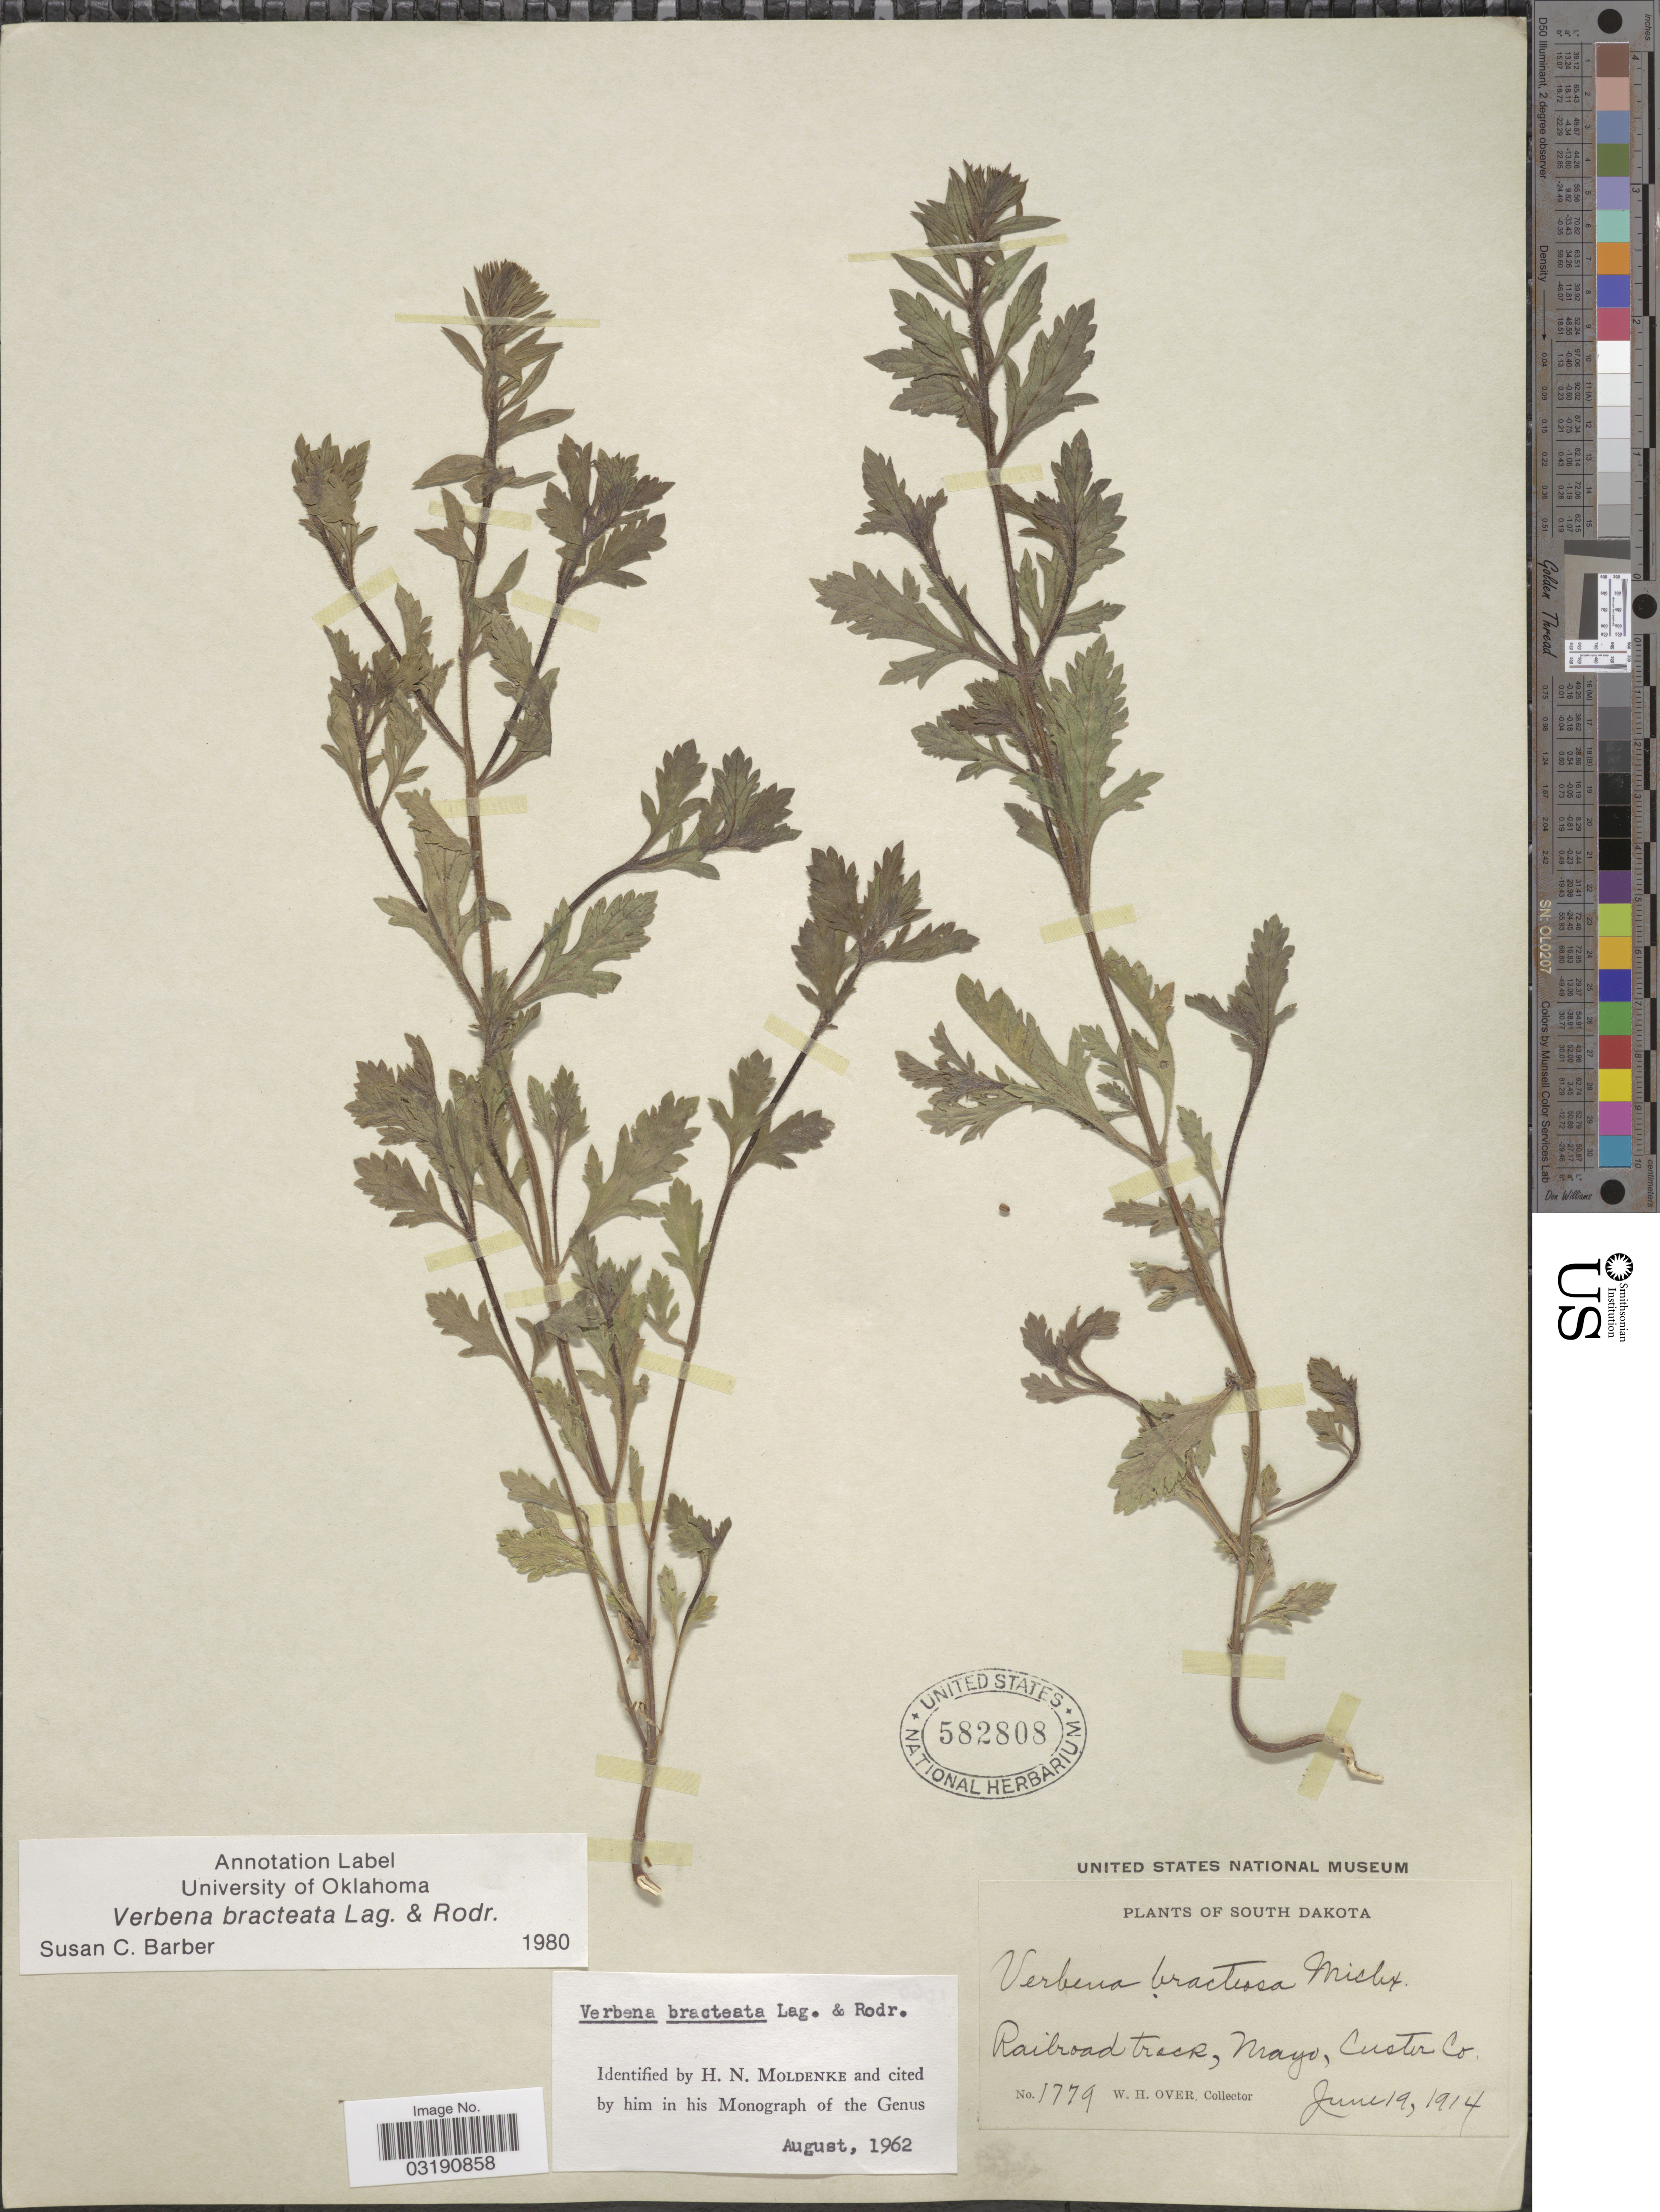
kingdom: Plantae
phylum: Tracheophyta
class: Magnoliopsida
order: Lamiales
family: Verbenaceae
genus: Verbena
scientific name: Verbena bracteata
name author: Cav. ex Lag. & Rodr.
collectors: W. Over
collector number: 1779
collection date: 1914-06-19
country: United States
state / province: South Dakota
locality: Railroad track, Mayo, Custer Co.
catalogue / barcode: US 582808